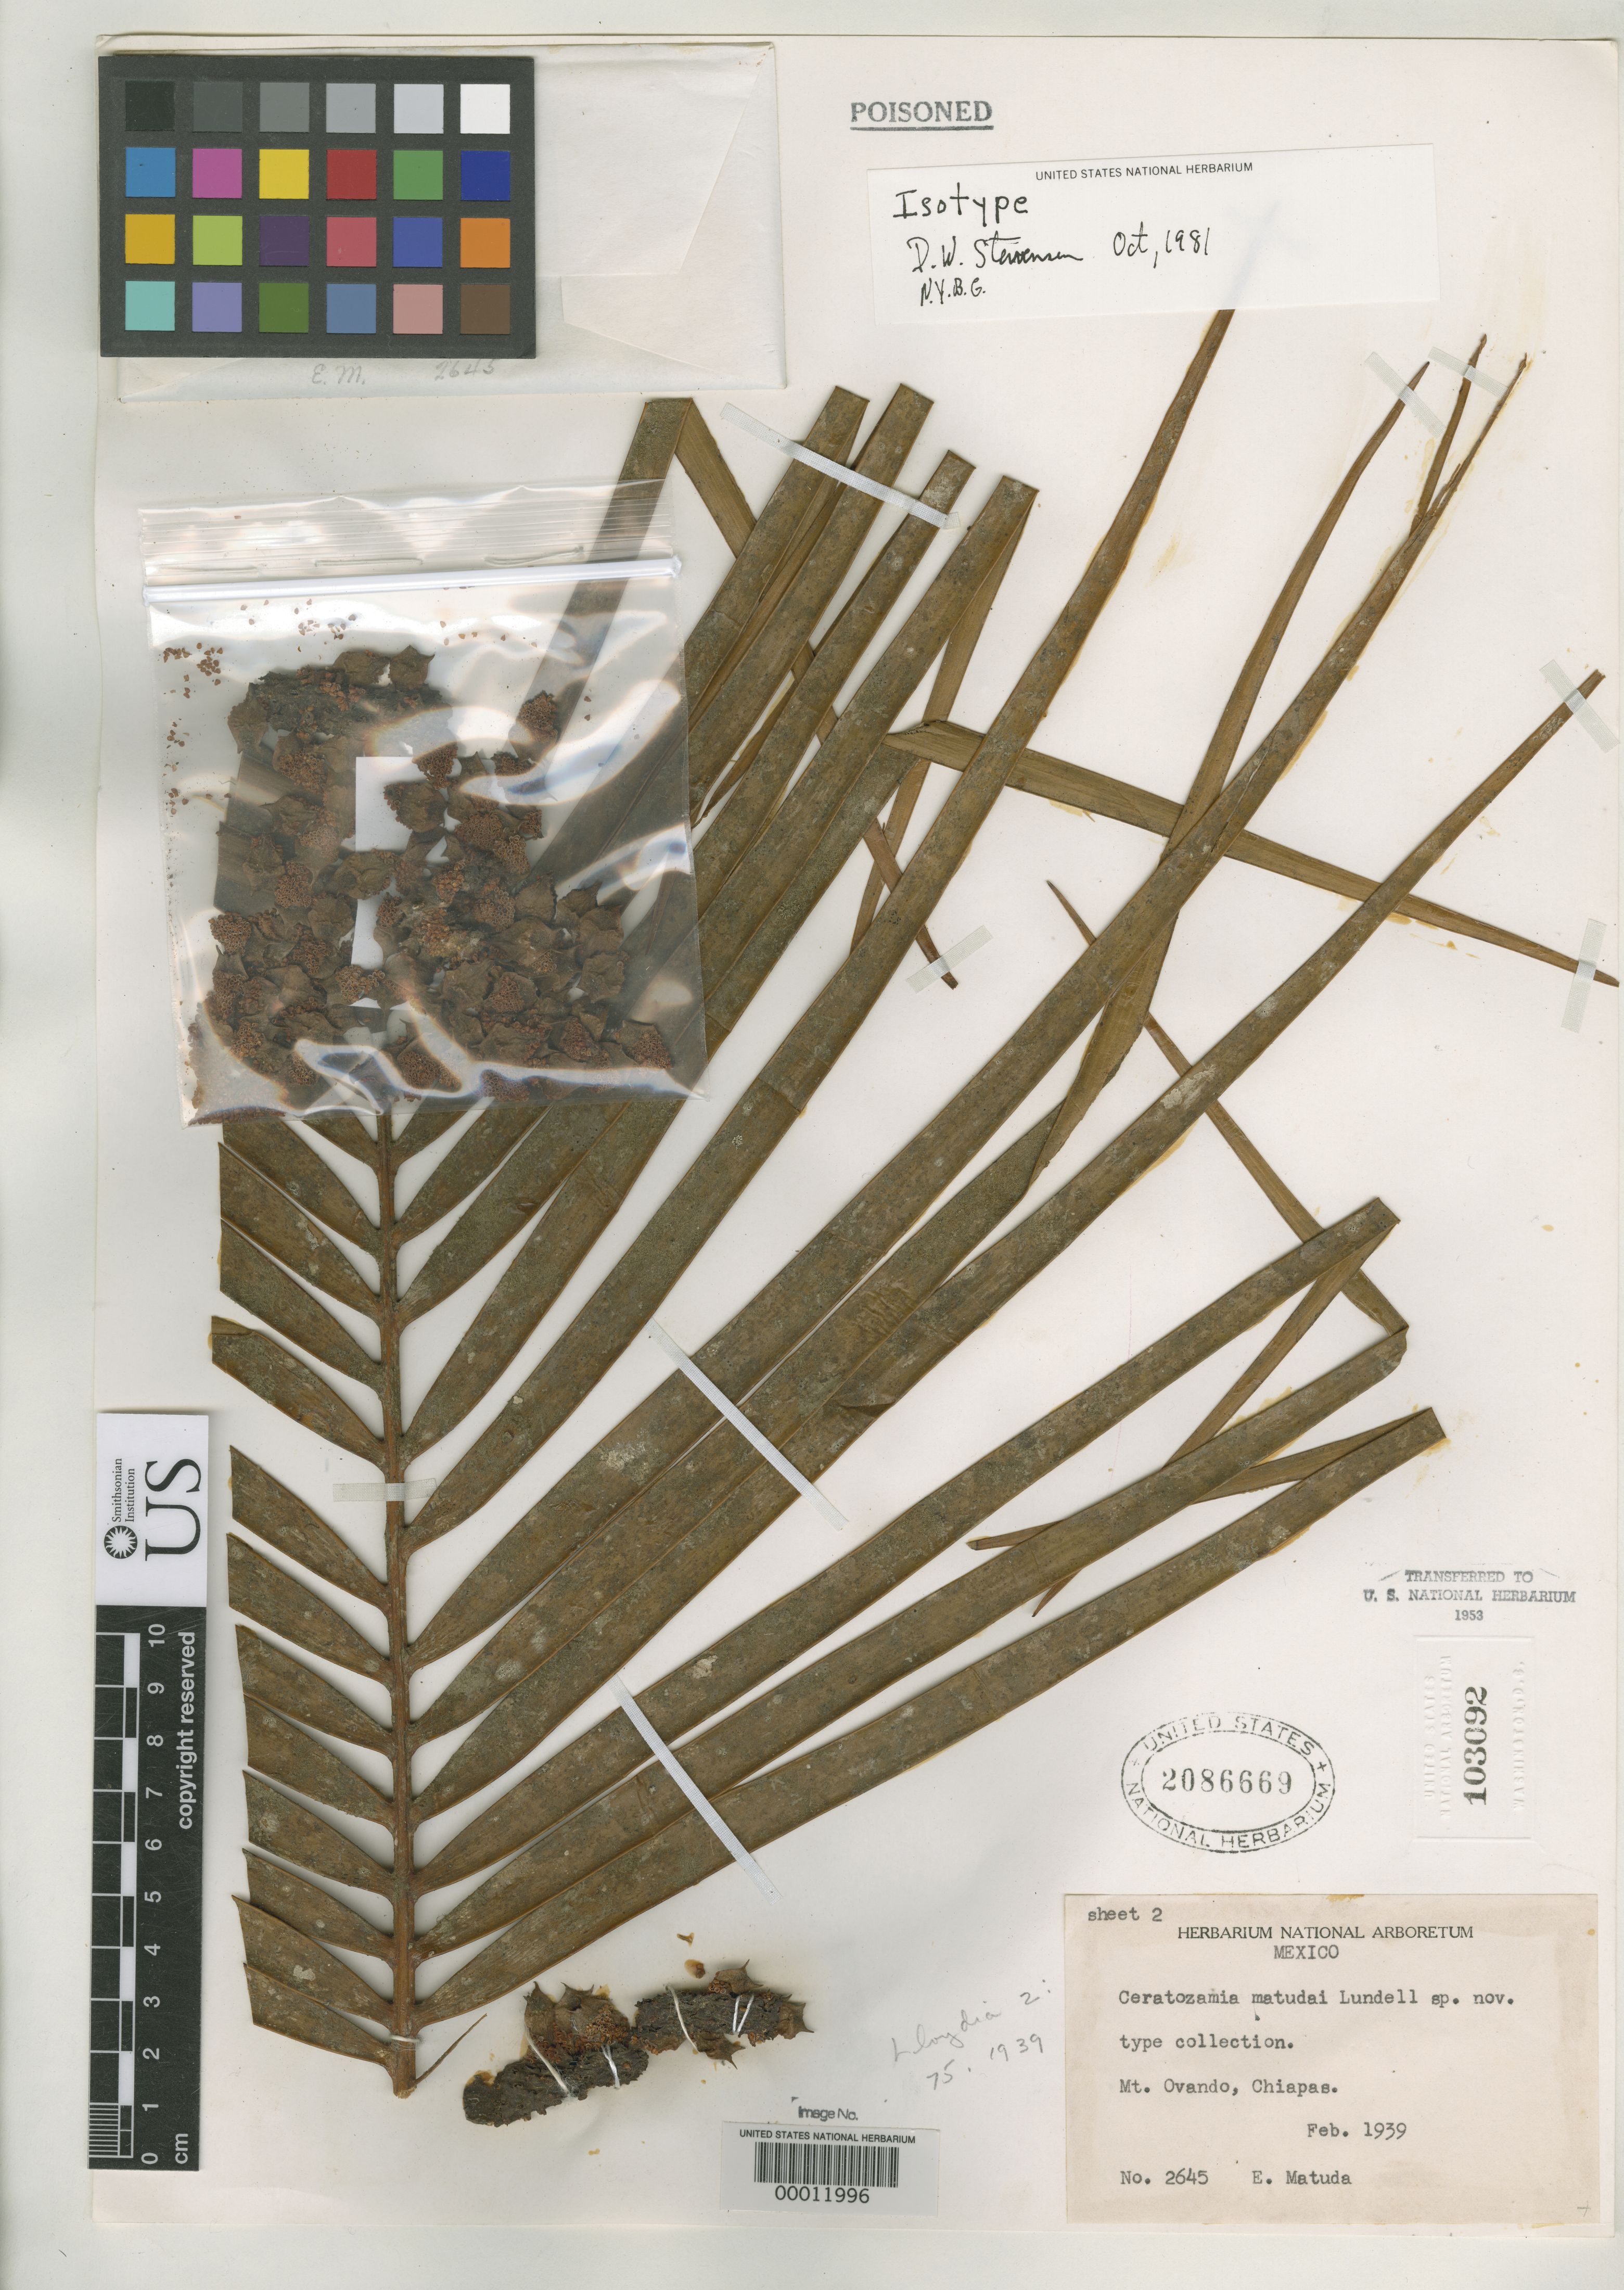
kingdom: Plantae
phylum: Tracheophyta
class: Cycadopsida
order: Cycadales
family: Zamiaceae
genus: Ceratozamia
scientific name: Ceratozamia matudai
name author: Lundell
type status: Isotype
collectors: E. Matuda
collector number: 2645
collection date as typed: Feb 1939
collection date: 1939-02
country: Mexico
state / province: Chiapas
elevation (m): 1000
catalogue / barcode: US 2086669